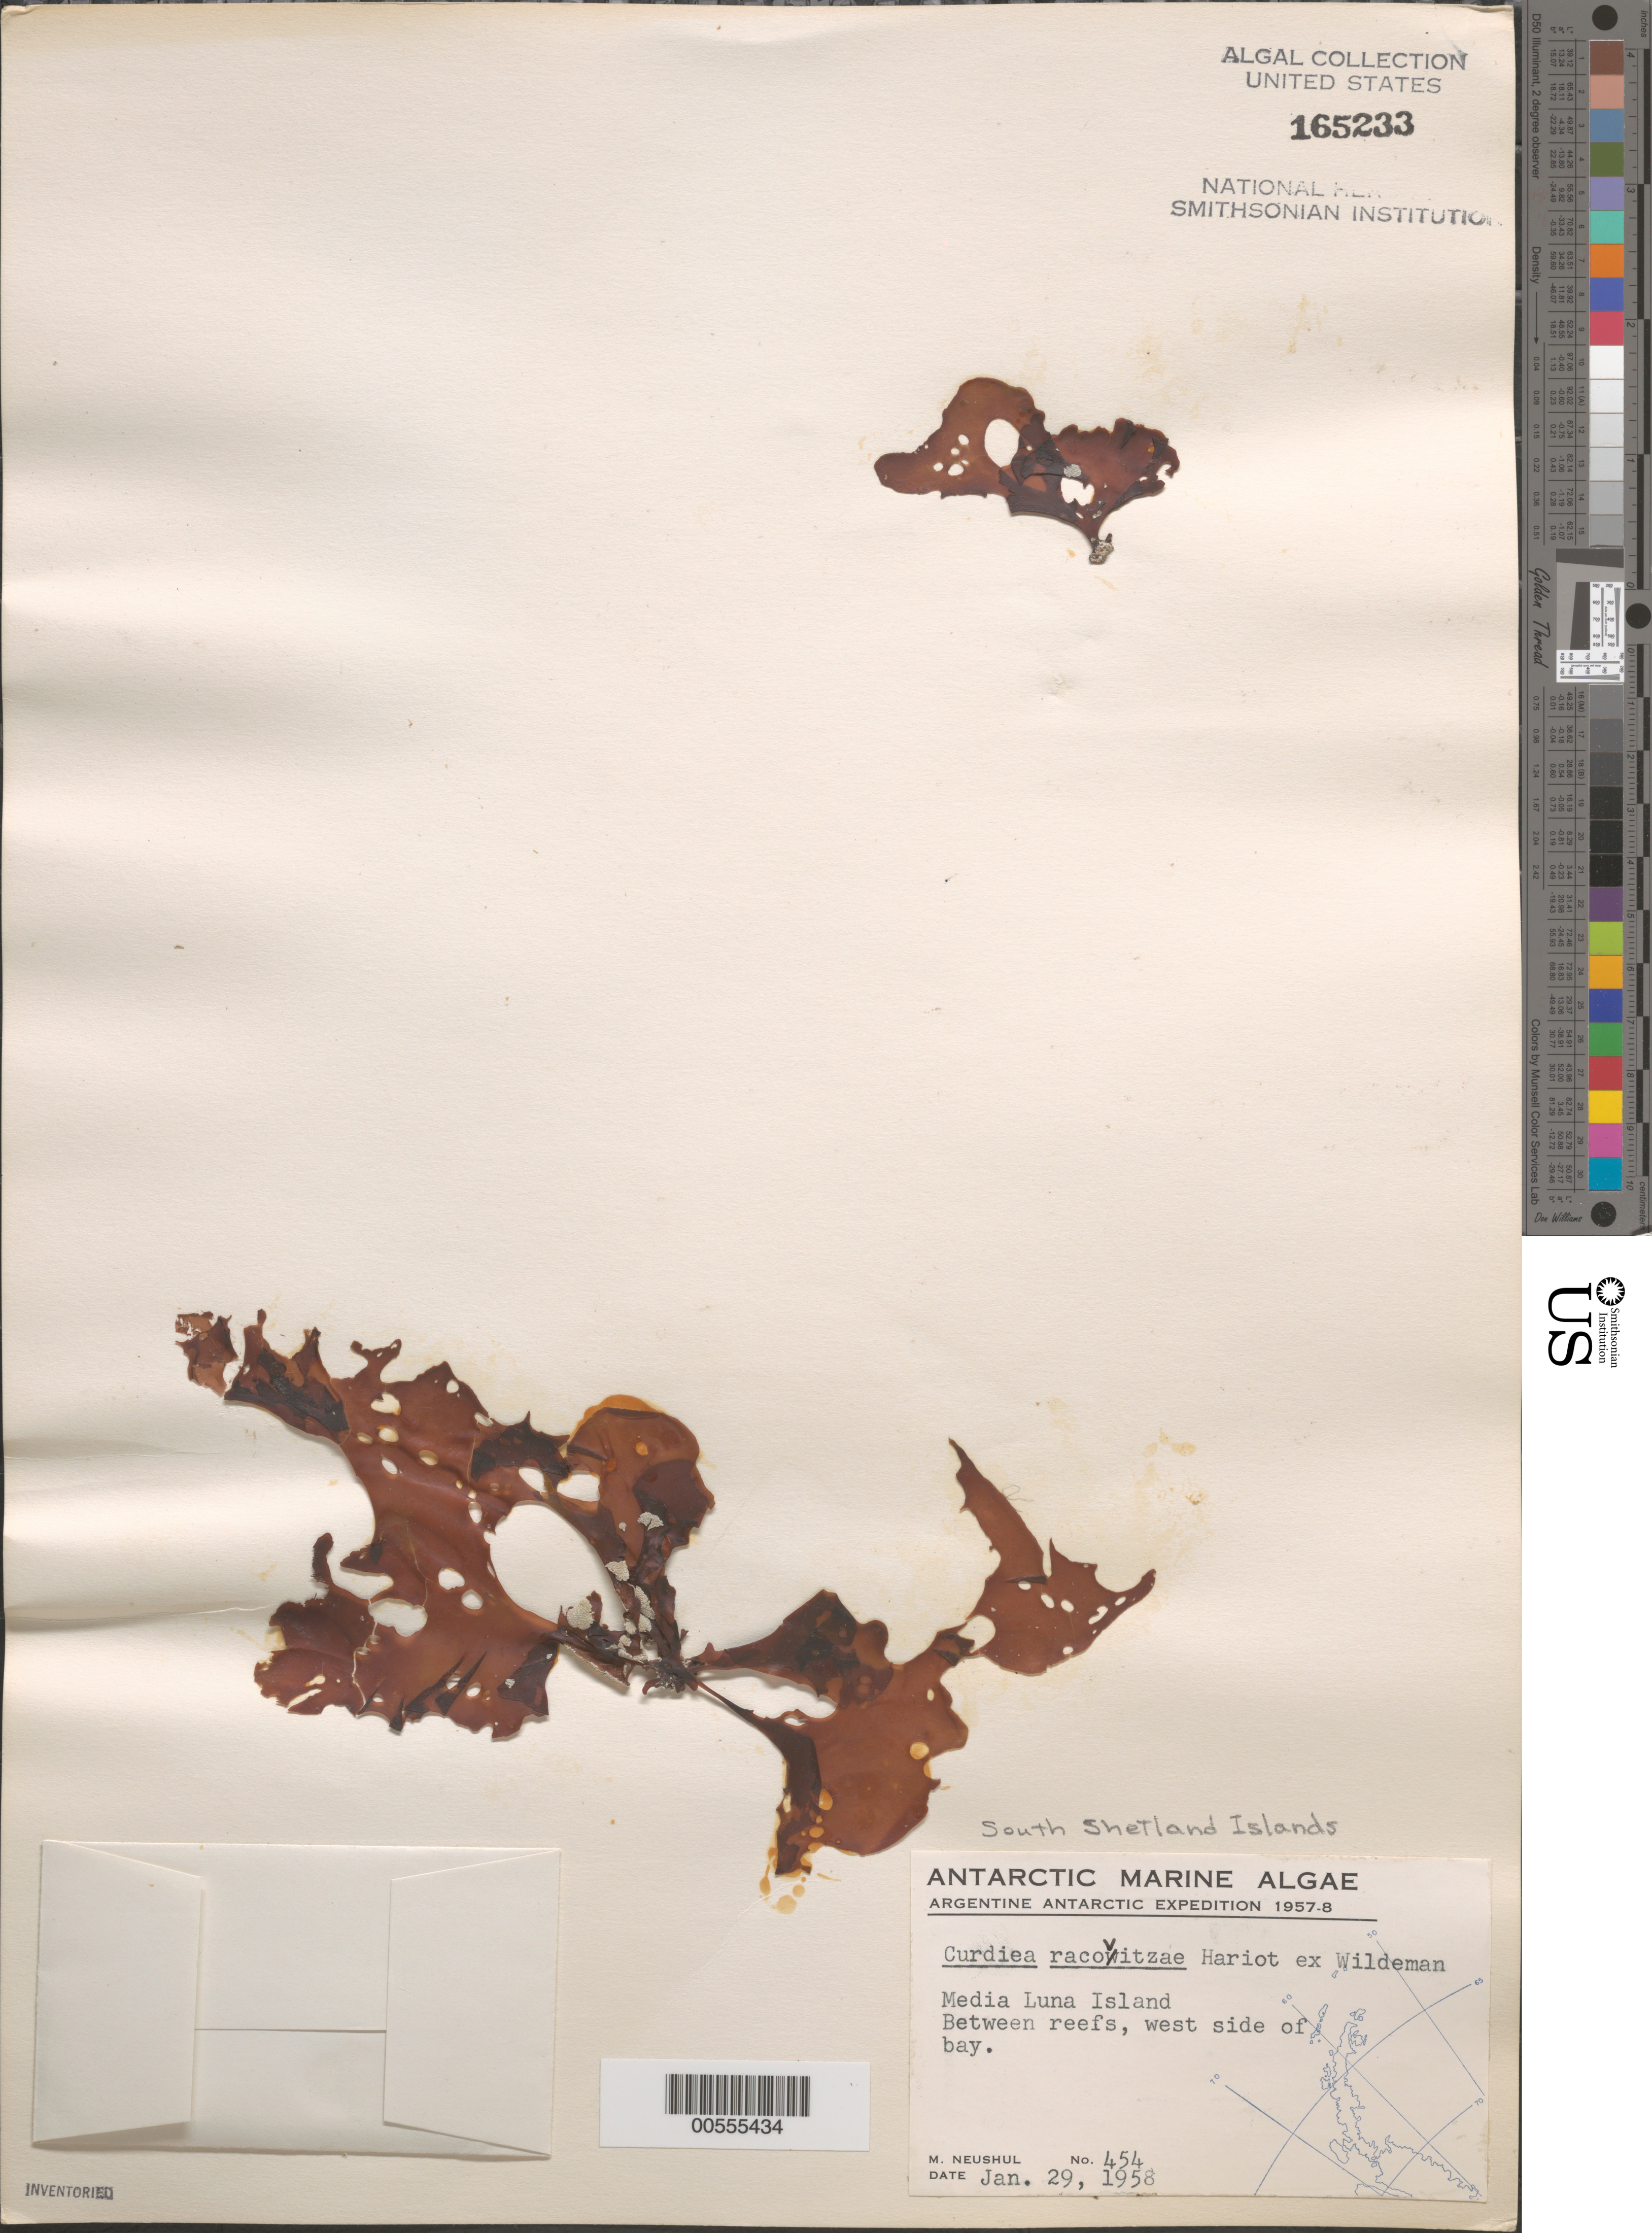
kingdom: Plantae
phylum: Rhodophyta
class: Florideophyceae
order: Gracilariales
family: Gracilariaceae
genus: Curdiea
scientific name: Curdiea racovitzae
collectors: M. Neushul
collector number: Neushul 454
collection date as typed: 29 Jan 1958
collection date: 1958-01-29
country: Antarctica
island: Half Moon Island (Media Luna Island)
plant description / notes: Argentine Antarctic Expedition, 1957-1958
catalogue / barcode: US 165233